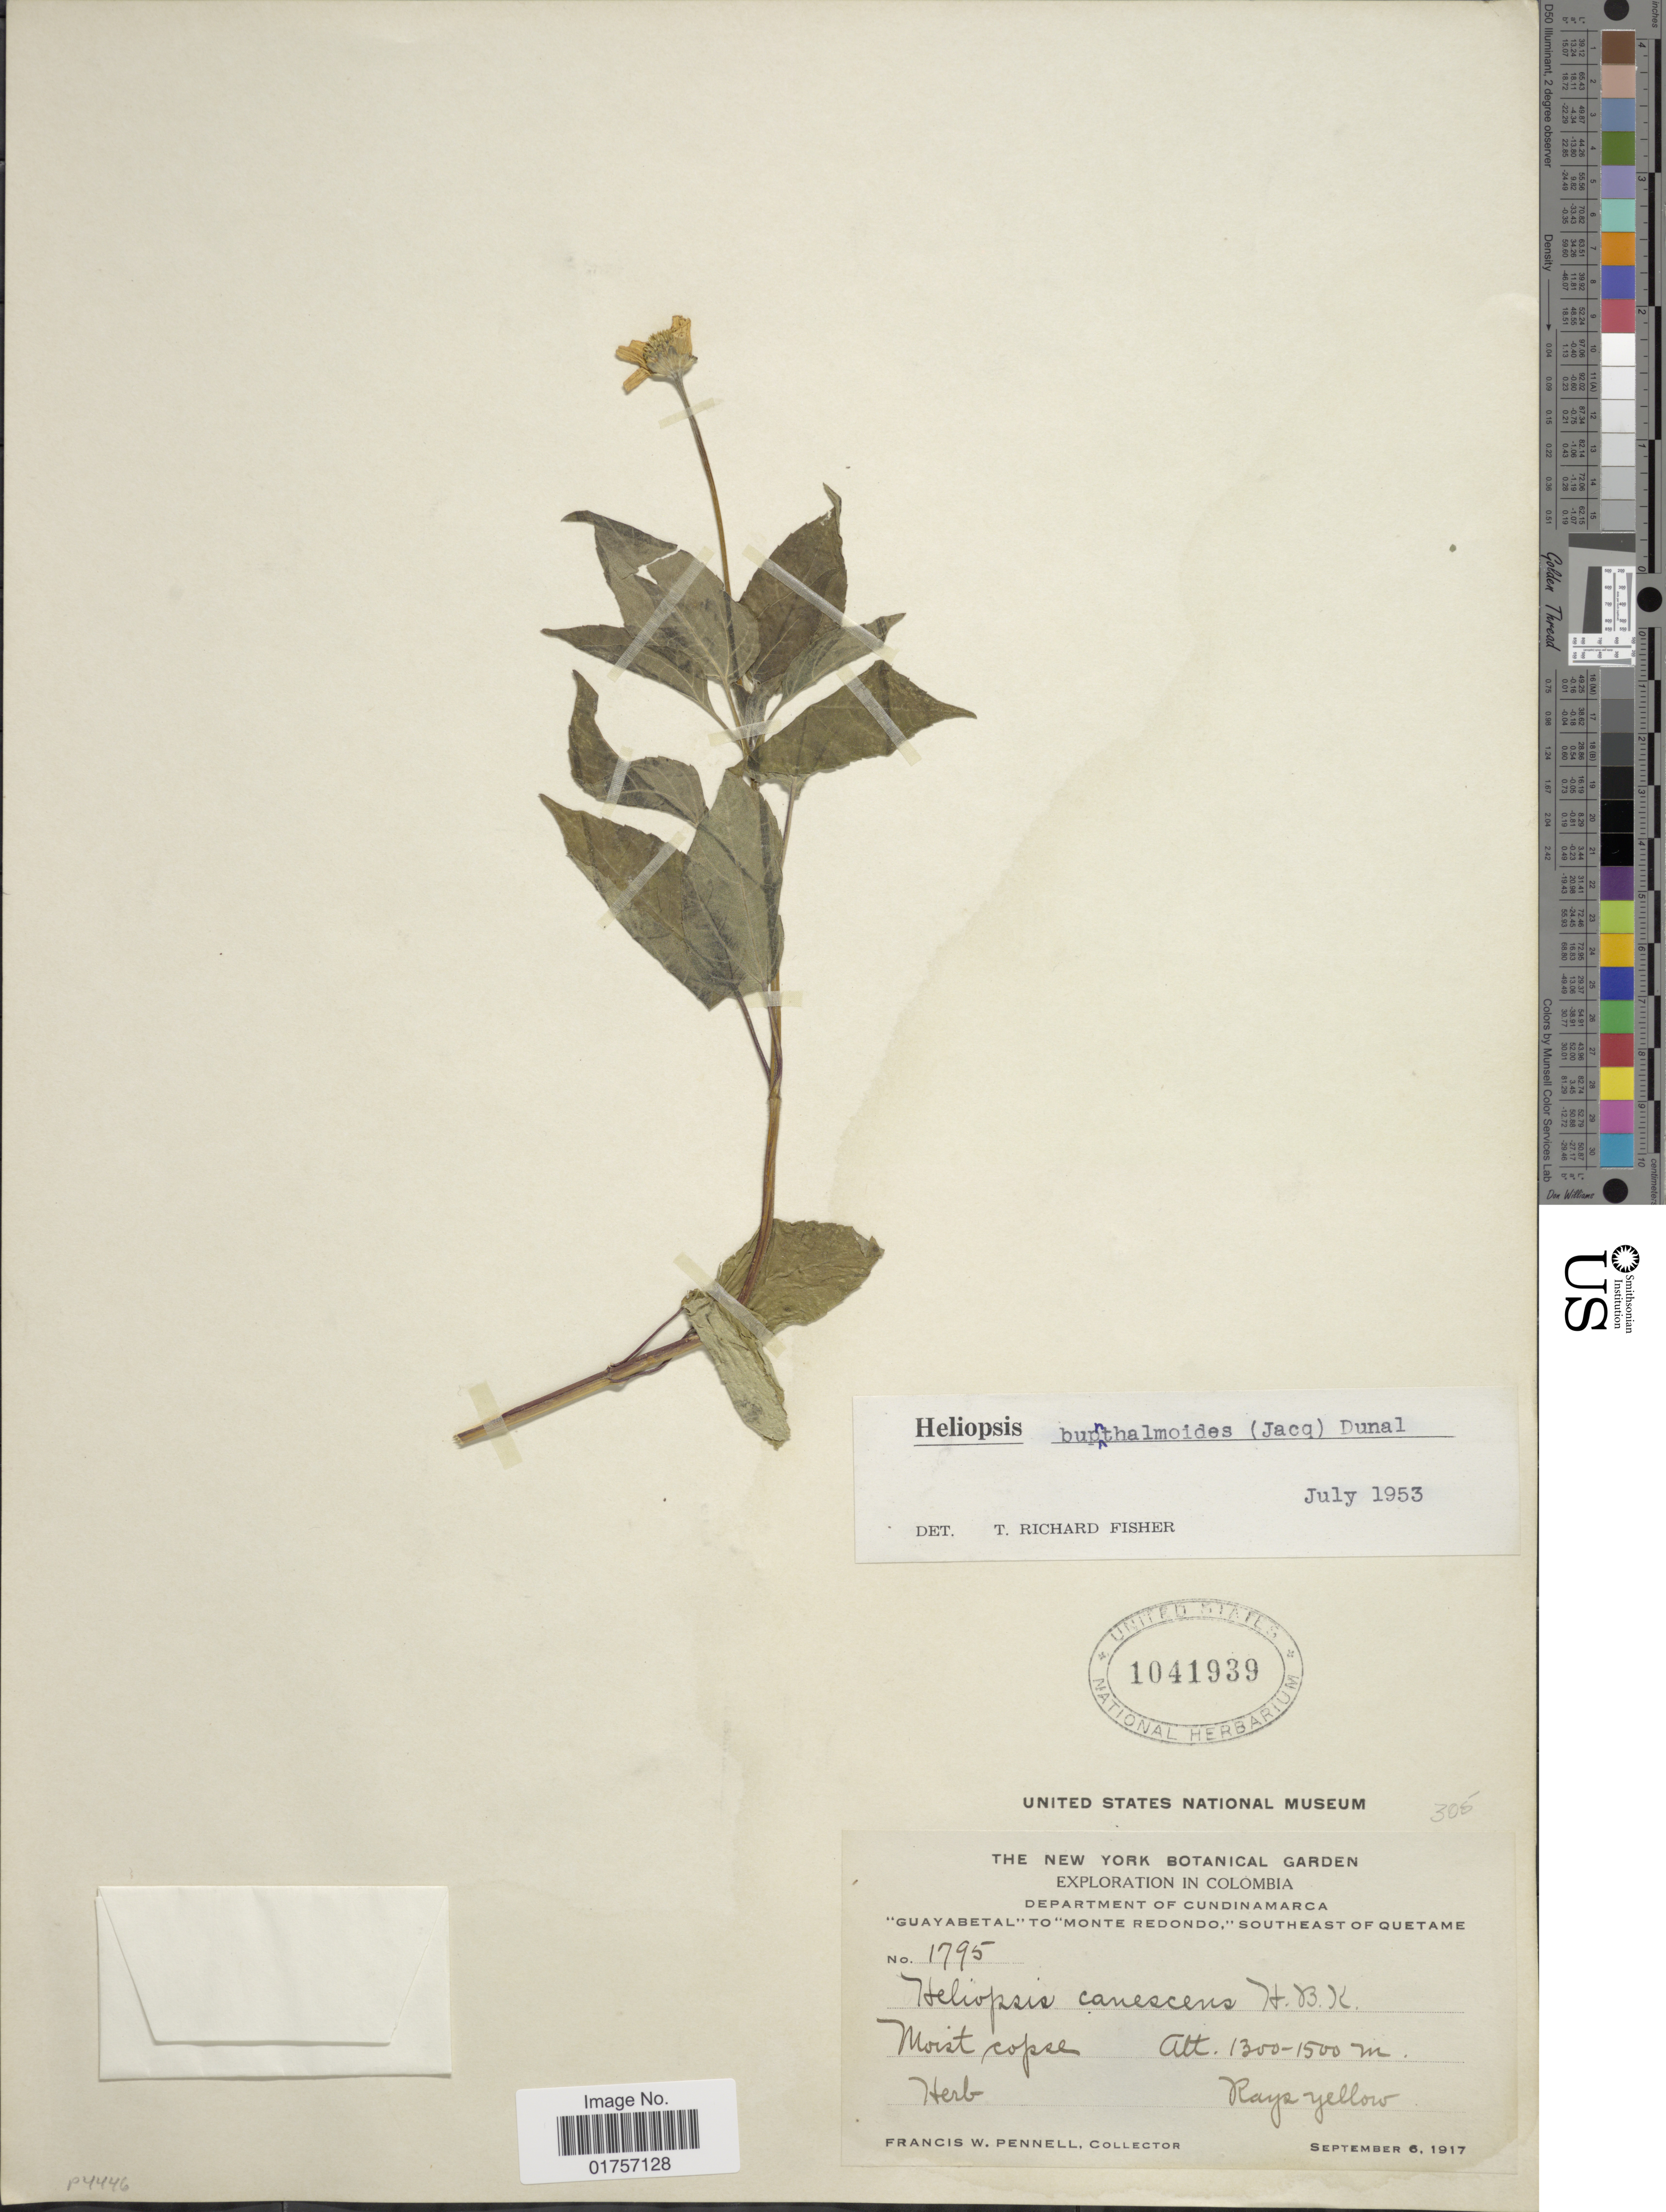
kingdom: Plantae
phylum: Tracheophyta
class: Magnoliopsida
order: Asterales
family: Asteraceae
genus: Heliopsis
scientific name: Heliopsis buphthalmoides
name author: (Jacq.) Dunal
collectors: F. W. Pennell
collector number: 1795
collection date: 1917-09-06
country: Colombia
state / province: Cundinamarca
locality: Guayabetal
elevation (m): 1300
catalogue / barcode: US 1041939